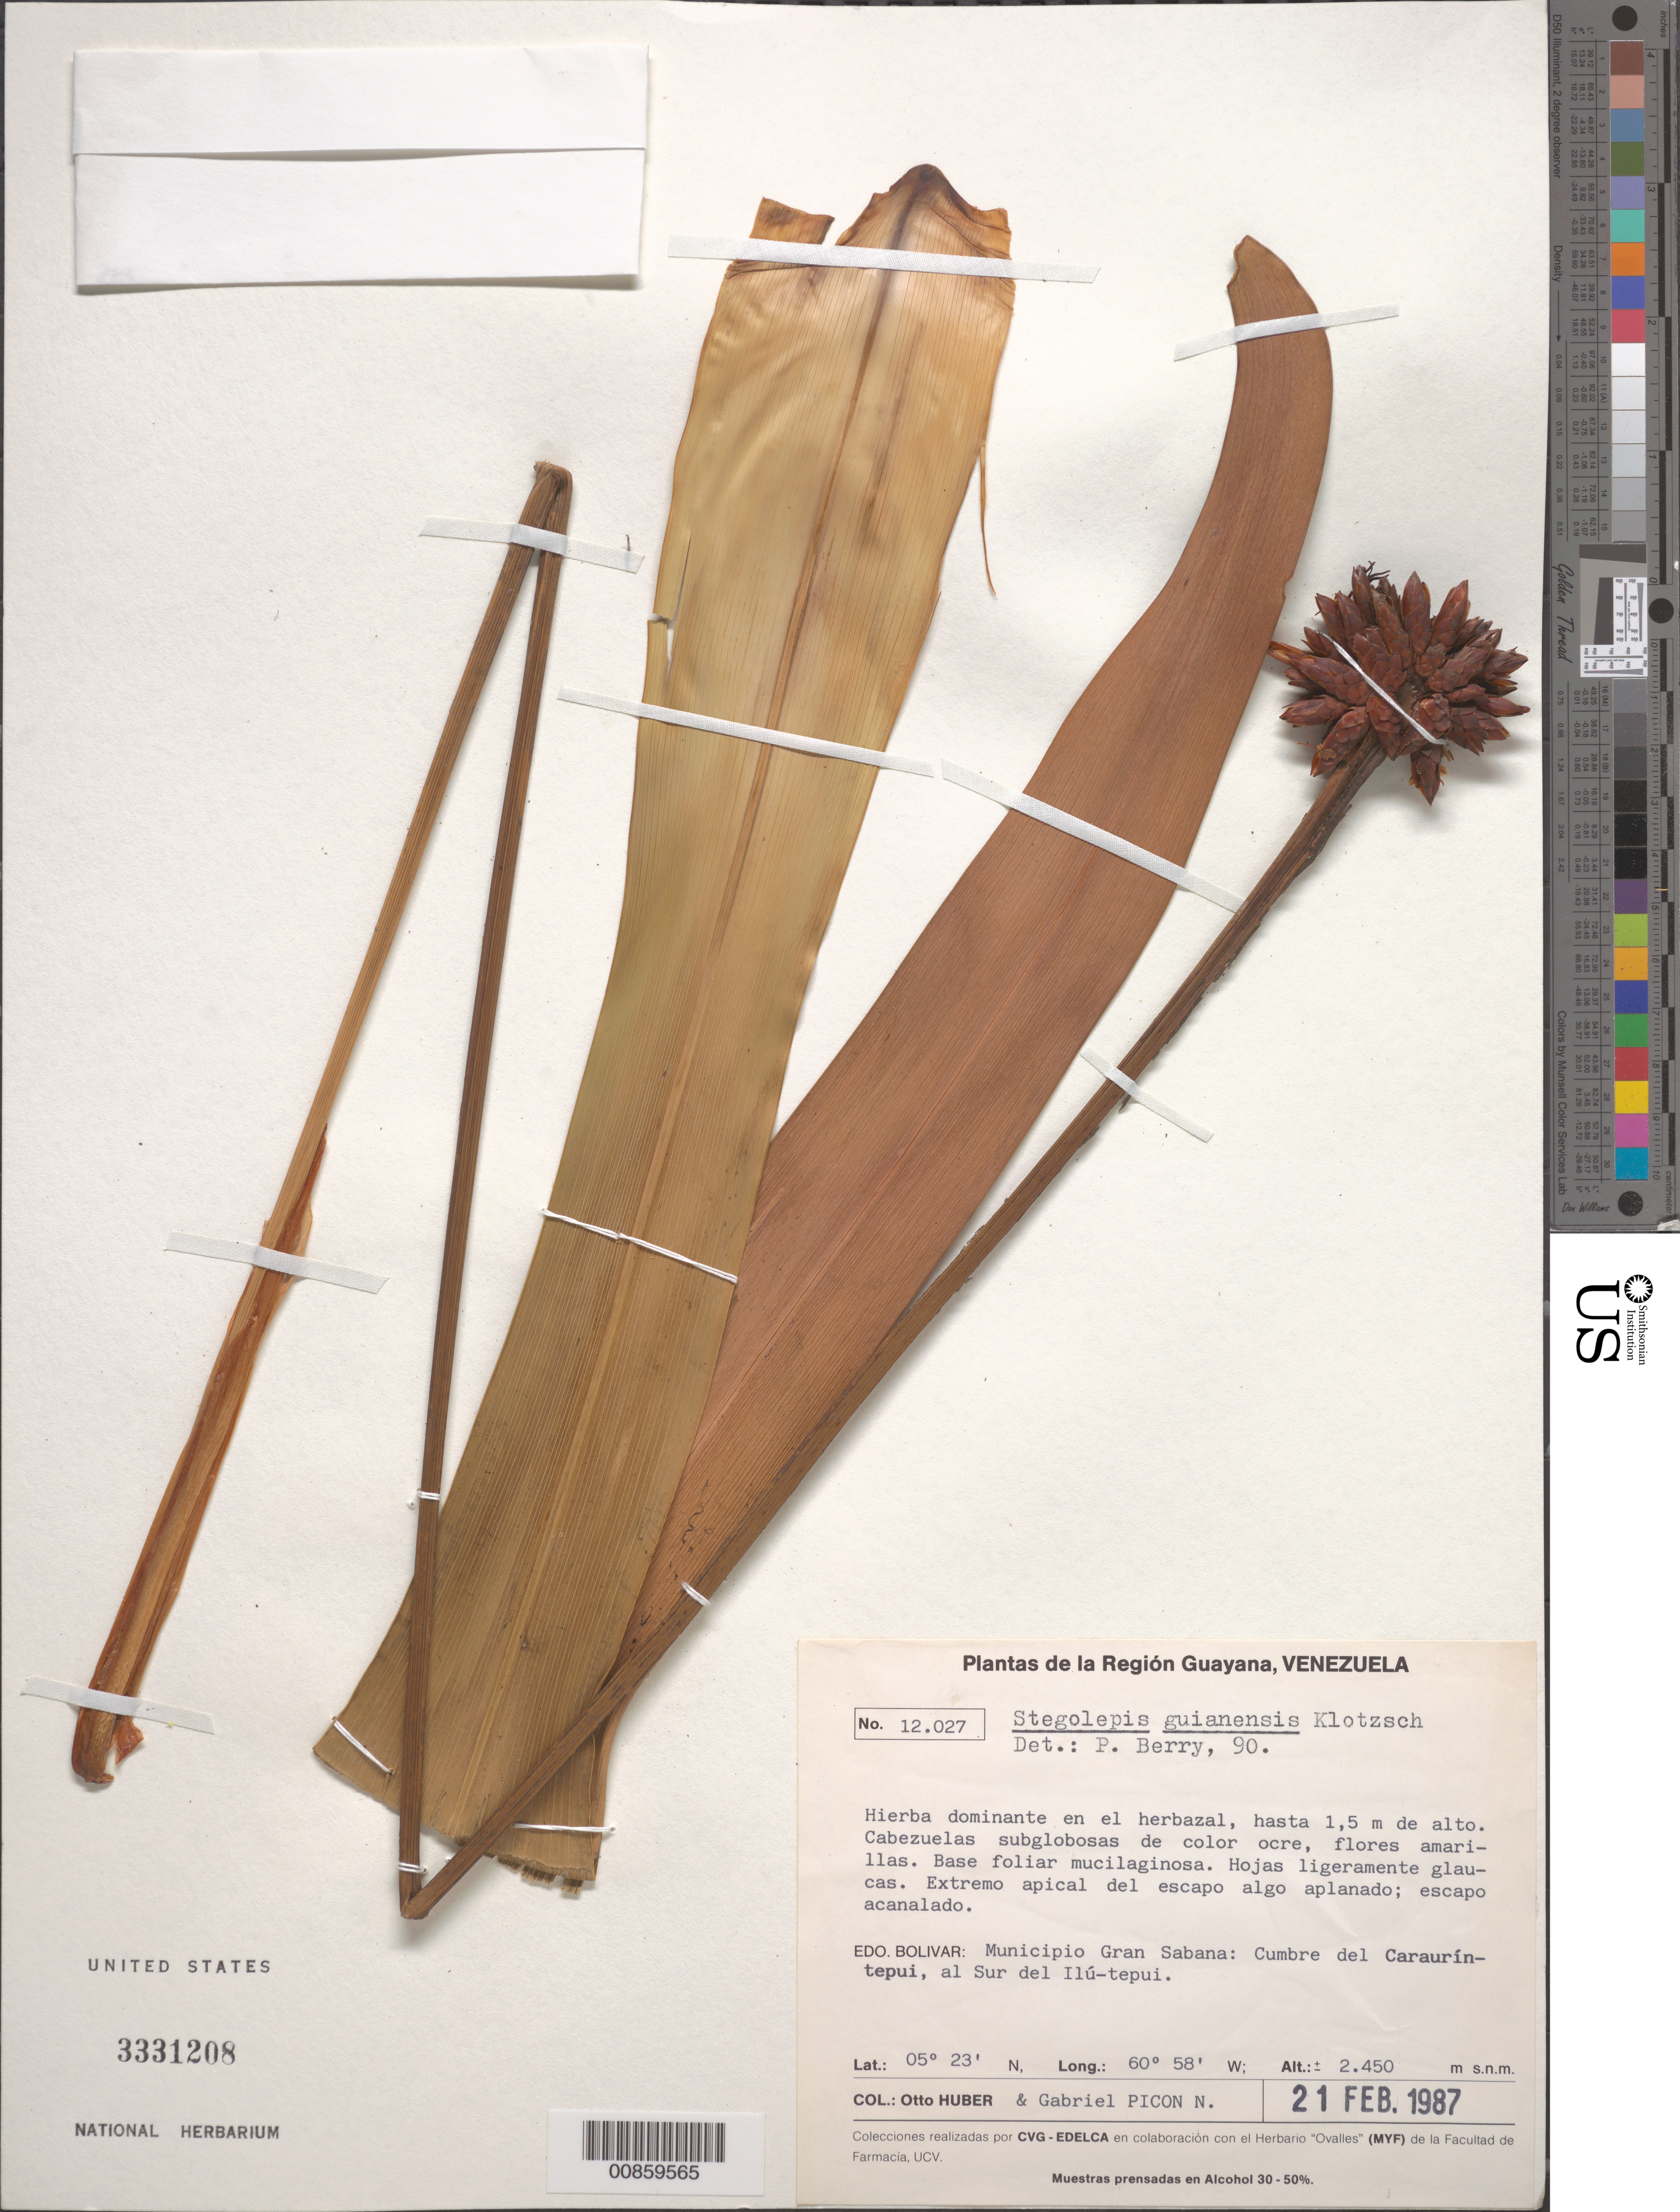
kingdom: Plantae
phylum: Tracheophyta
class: Liliopsida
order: Poales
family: Rapateaceae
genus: Stegolepis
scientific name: Stegolepis guianensis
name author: Klotzsch ex Körn.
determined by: Berry, P. E., (WIS), University of Wisconsin - Madison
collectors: O. Huber & G. Picón Navas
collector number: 12027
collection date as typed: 21-Feb-87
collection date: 1987-02-21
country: Venezuela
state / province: Bolívar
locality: Mun. Gran Sabana, cumbre del Caraurín-tepuí, al Sur del Ilú-tepuí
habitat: Herbazal.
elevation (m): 2450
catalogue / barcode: US 3331208